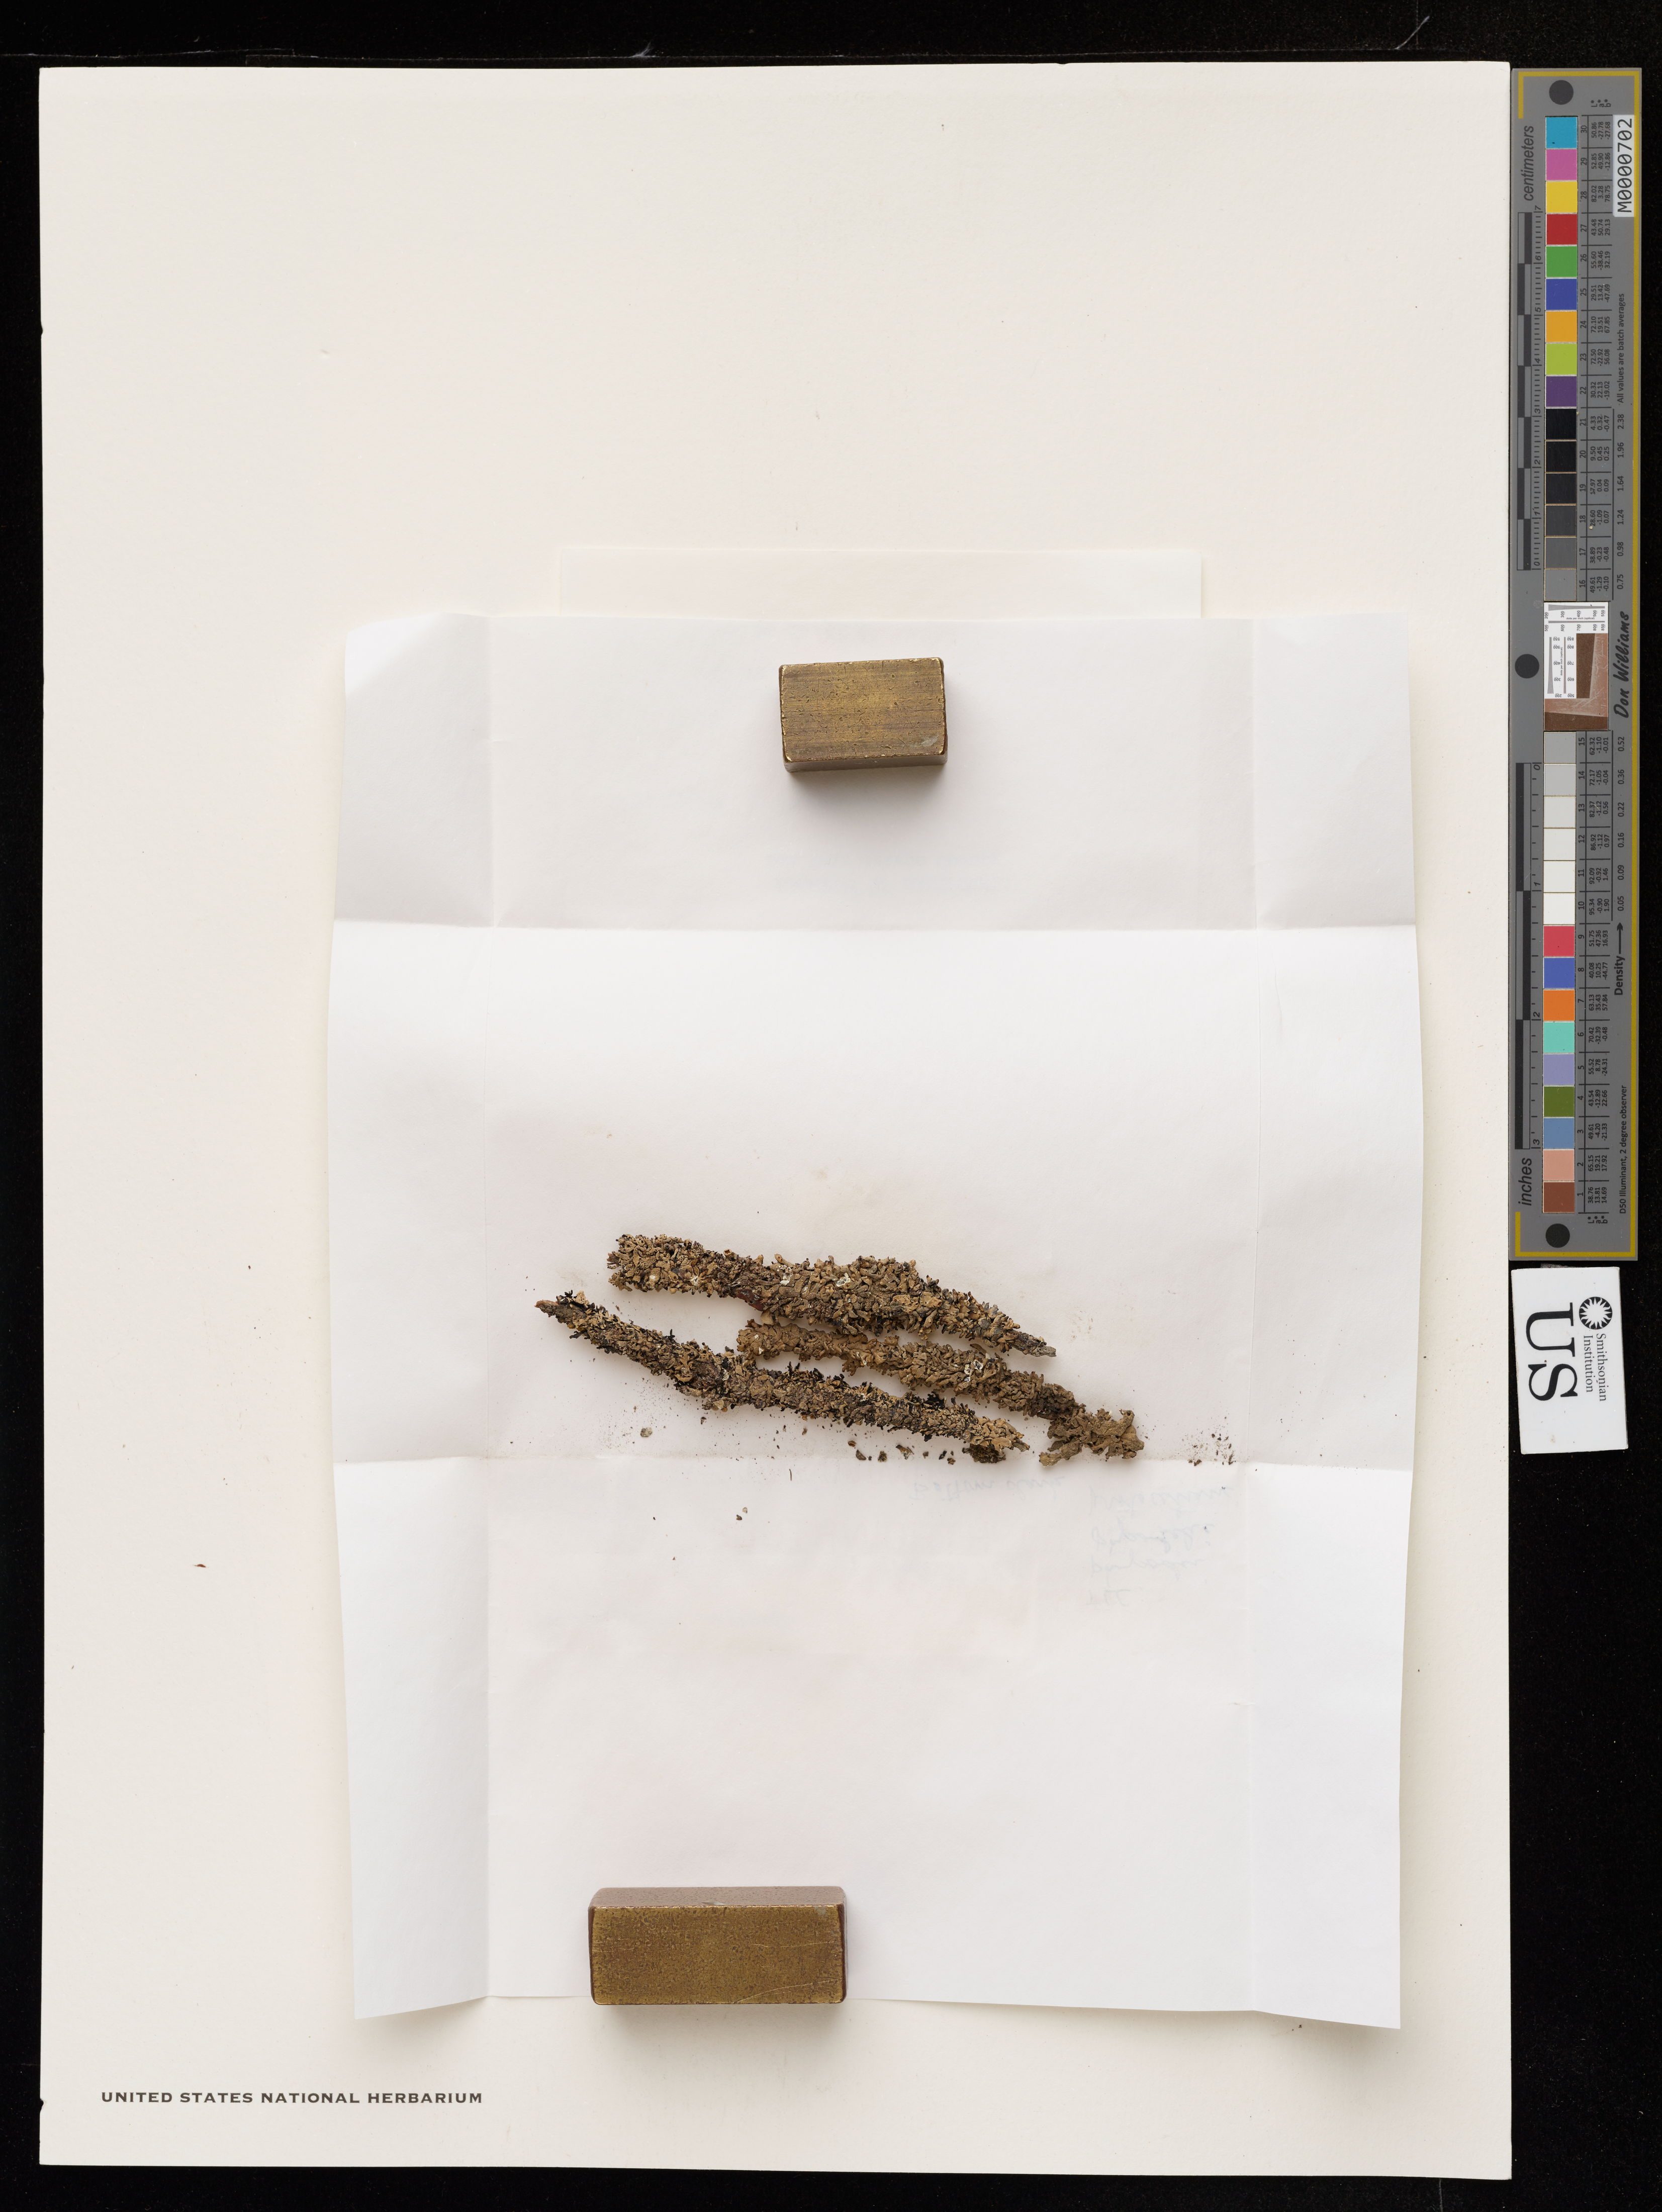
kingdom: Fungi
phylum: Ascomycota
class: Lecanoromycetes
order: Lecanorales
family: Parmeliaceae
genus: Hypogymnia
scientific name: Hypogymnia imshaugii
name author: Krog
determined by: McCune, B.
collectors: M. Hale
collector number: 56328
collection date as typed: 29 Jul 1980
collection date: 1980-07-29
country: United States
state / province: California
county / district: San Luis Obispo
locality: Cresta ridge botanical area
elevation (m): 762